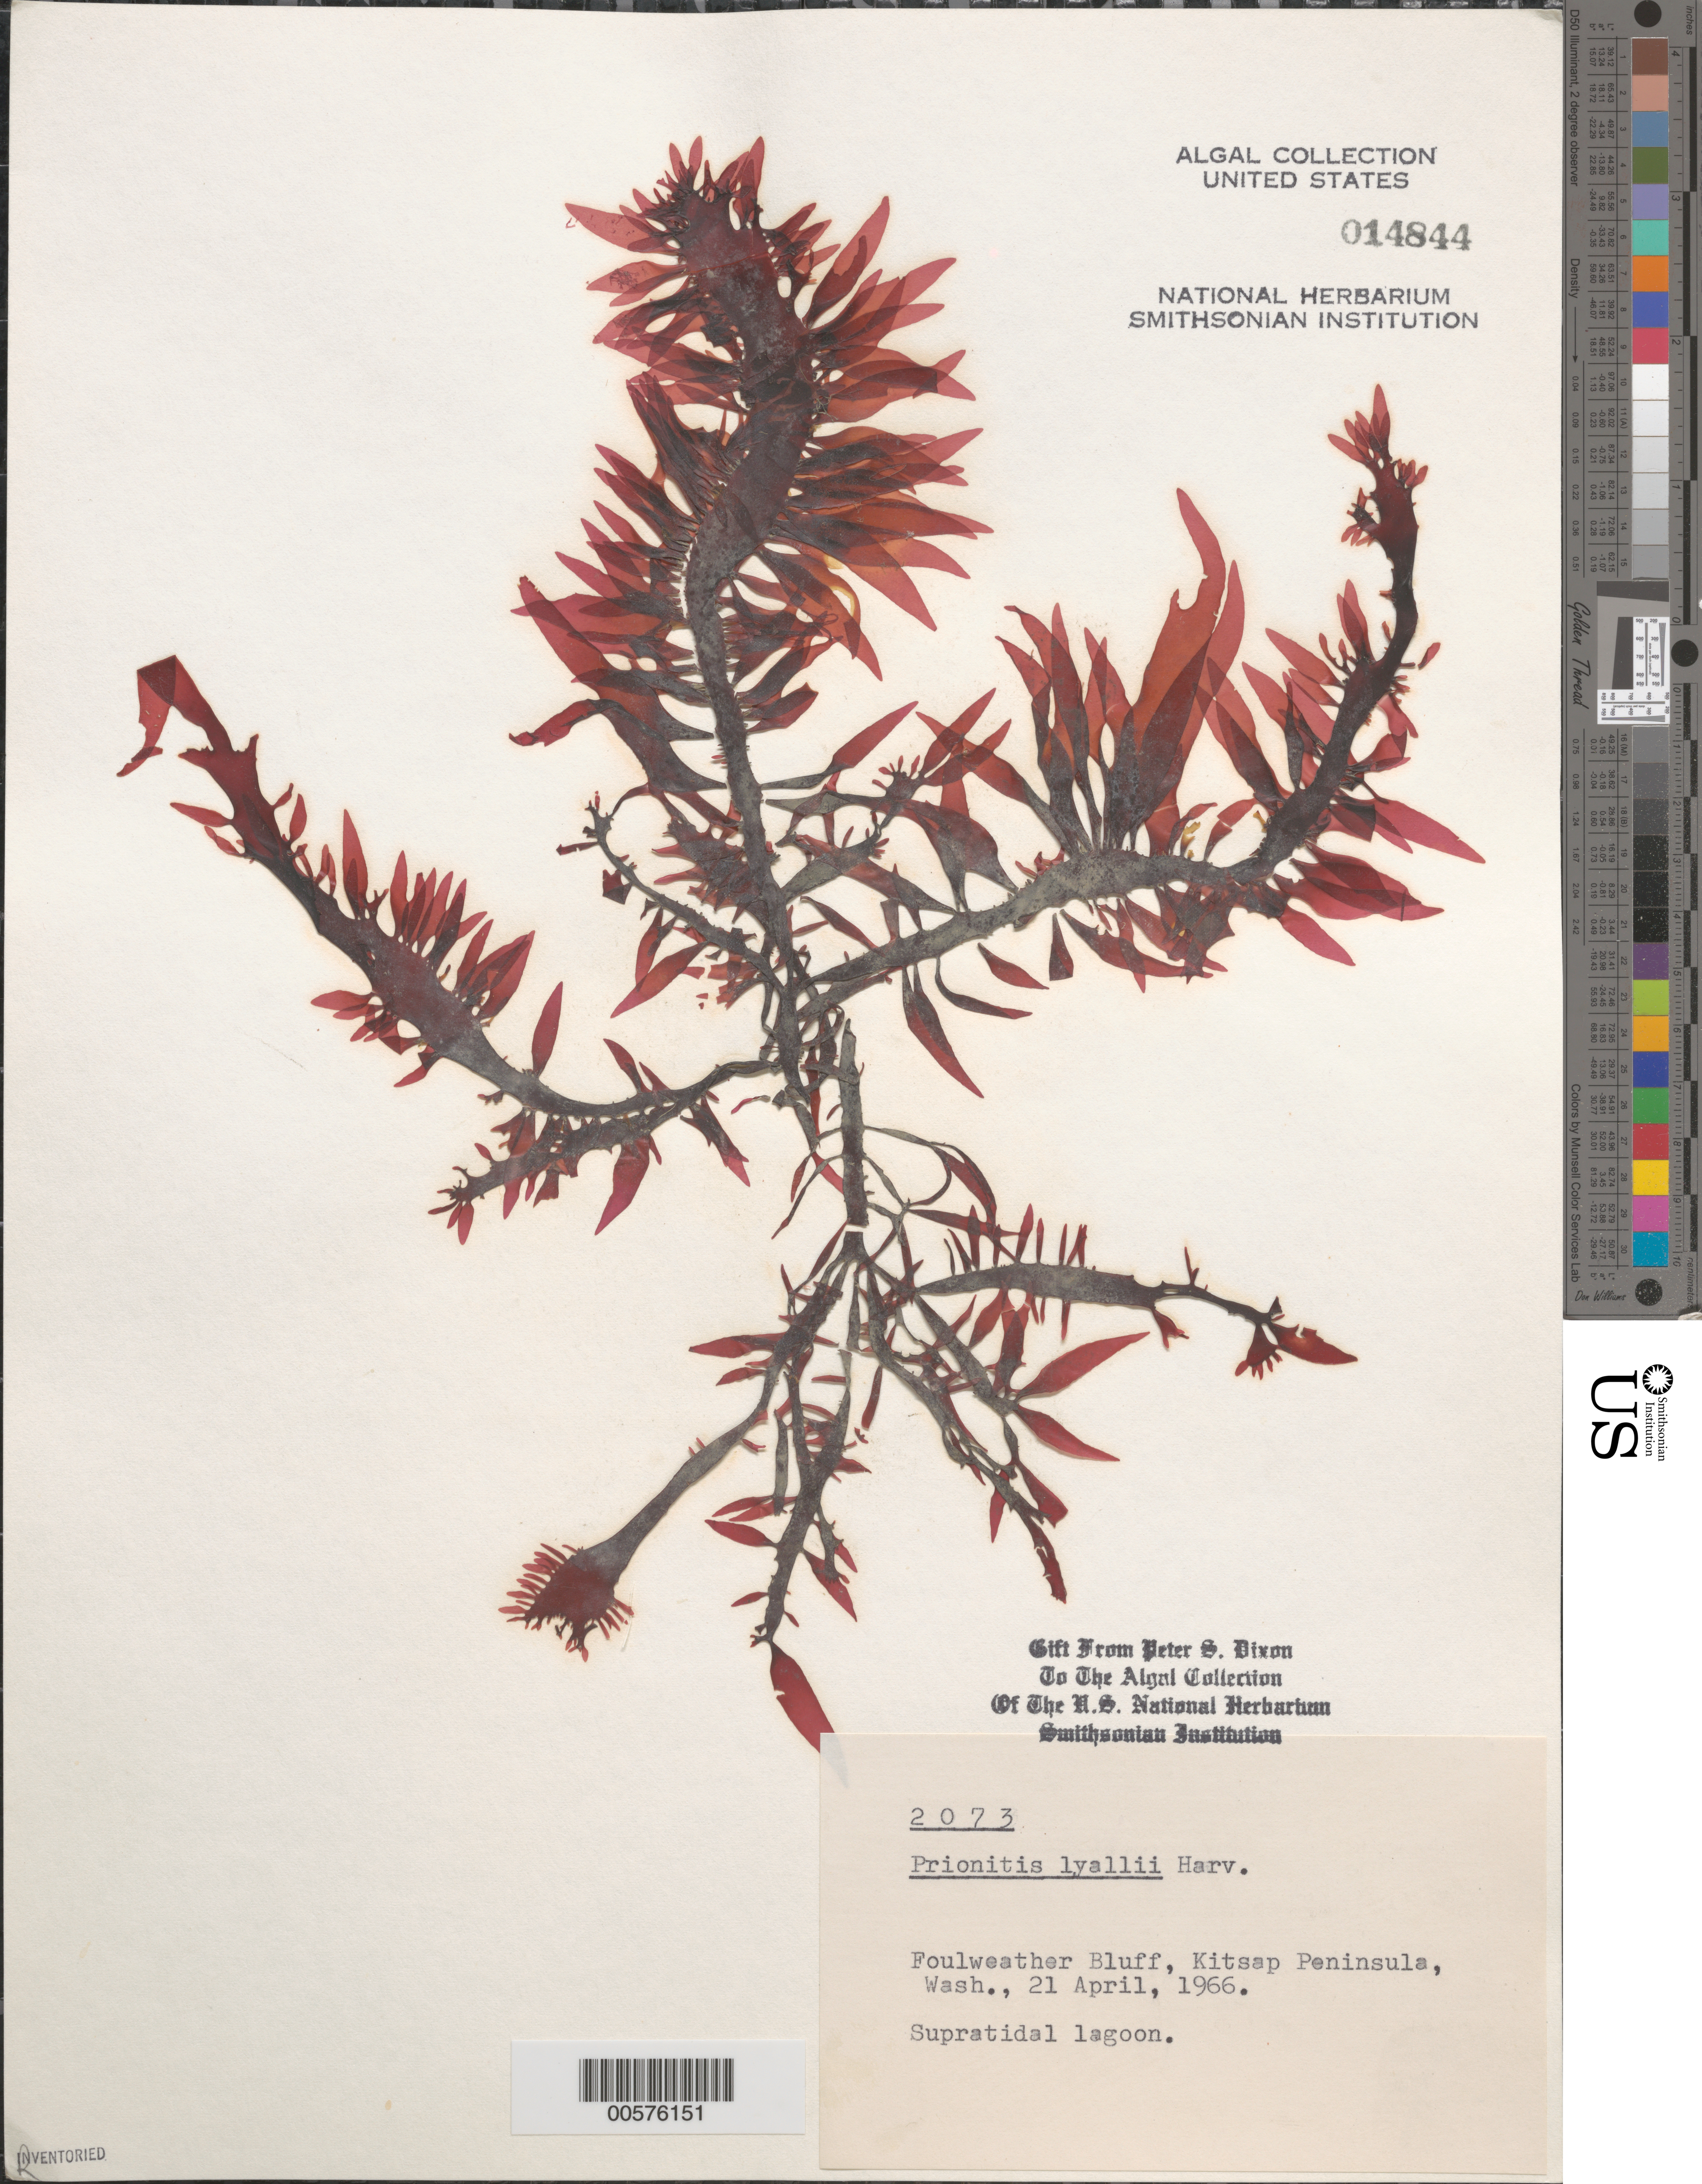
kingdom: Plantae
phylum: Rhodophyta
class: Florideophyceae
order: Cryptonemiales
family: Cryptonemiaceae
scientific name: Prionitis sternbergii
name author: (C. Agardh) J. Agardh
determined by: Algae name updating Project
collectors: P. S. Dixon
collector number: PSD 2073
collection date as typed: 21 Apr 1966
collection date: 1966-04-21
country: United States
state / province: Washington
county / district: Kitsap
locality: Foulweather Bluff, Kitsap Peninsula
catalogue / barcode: US 14844